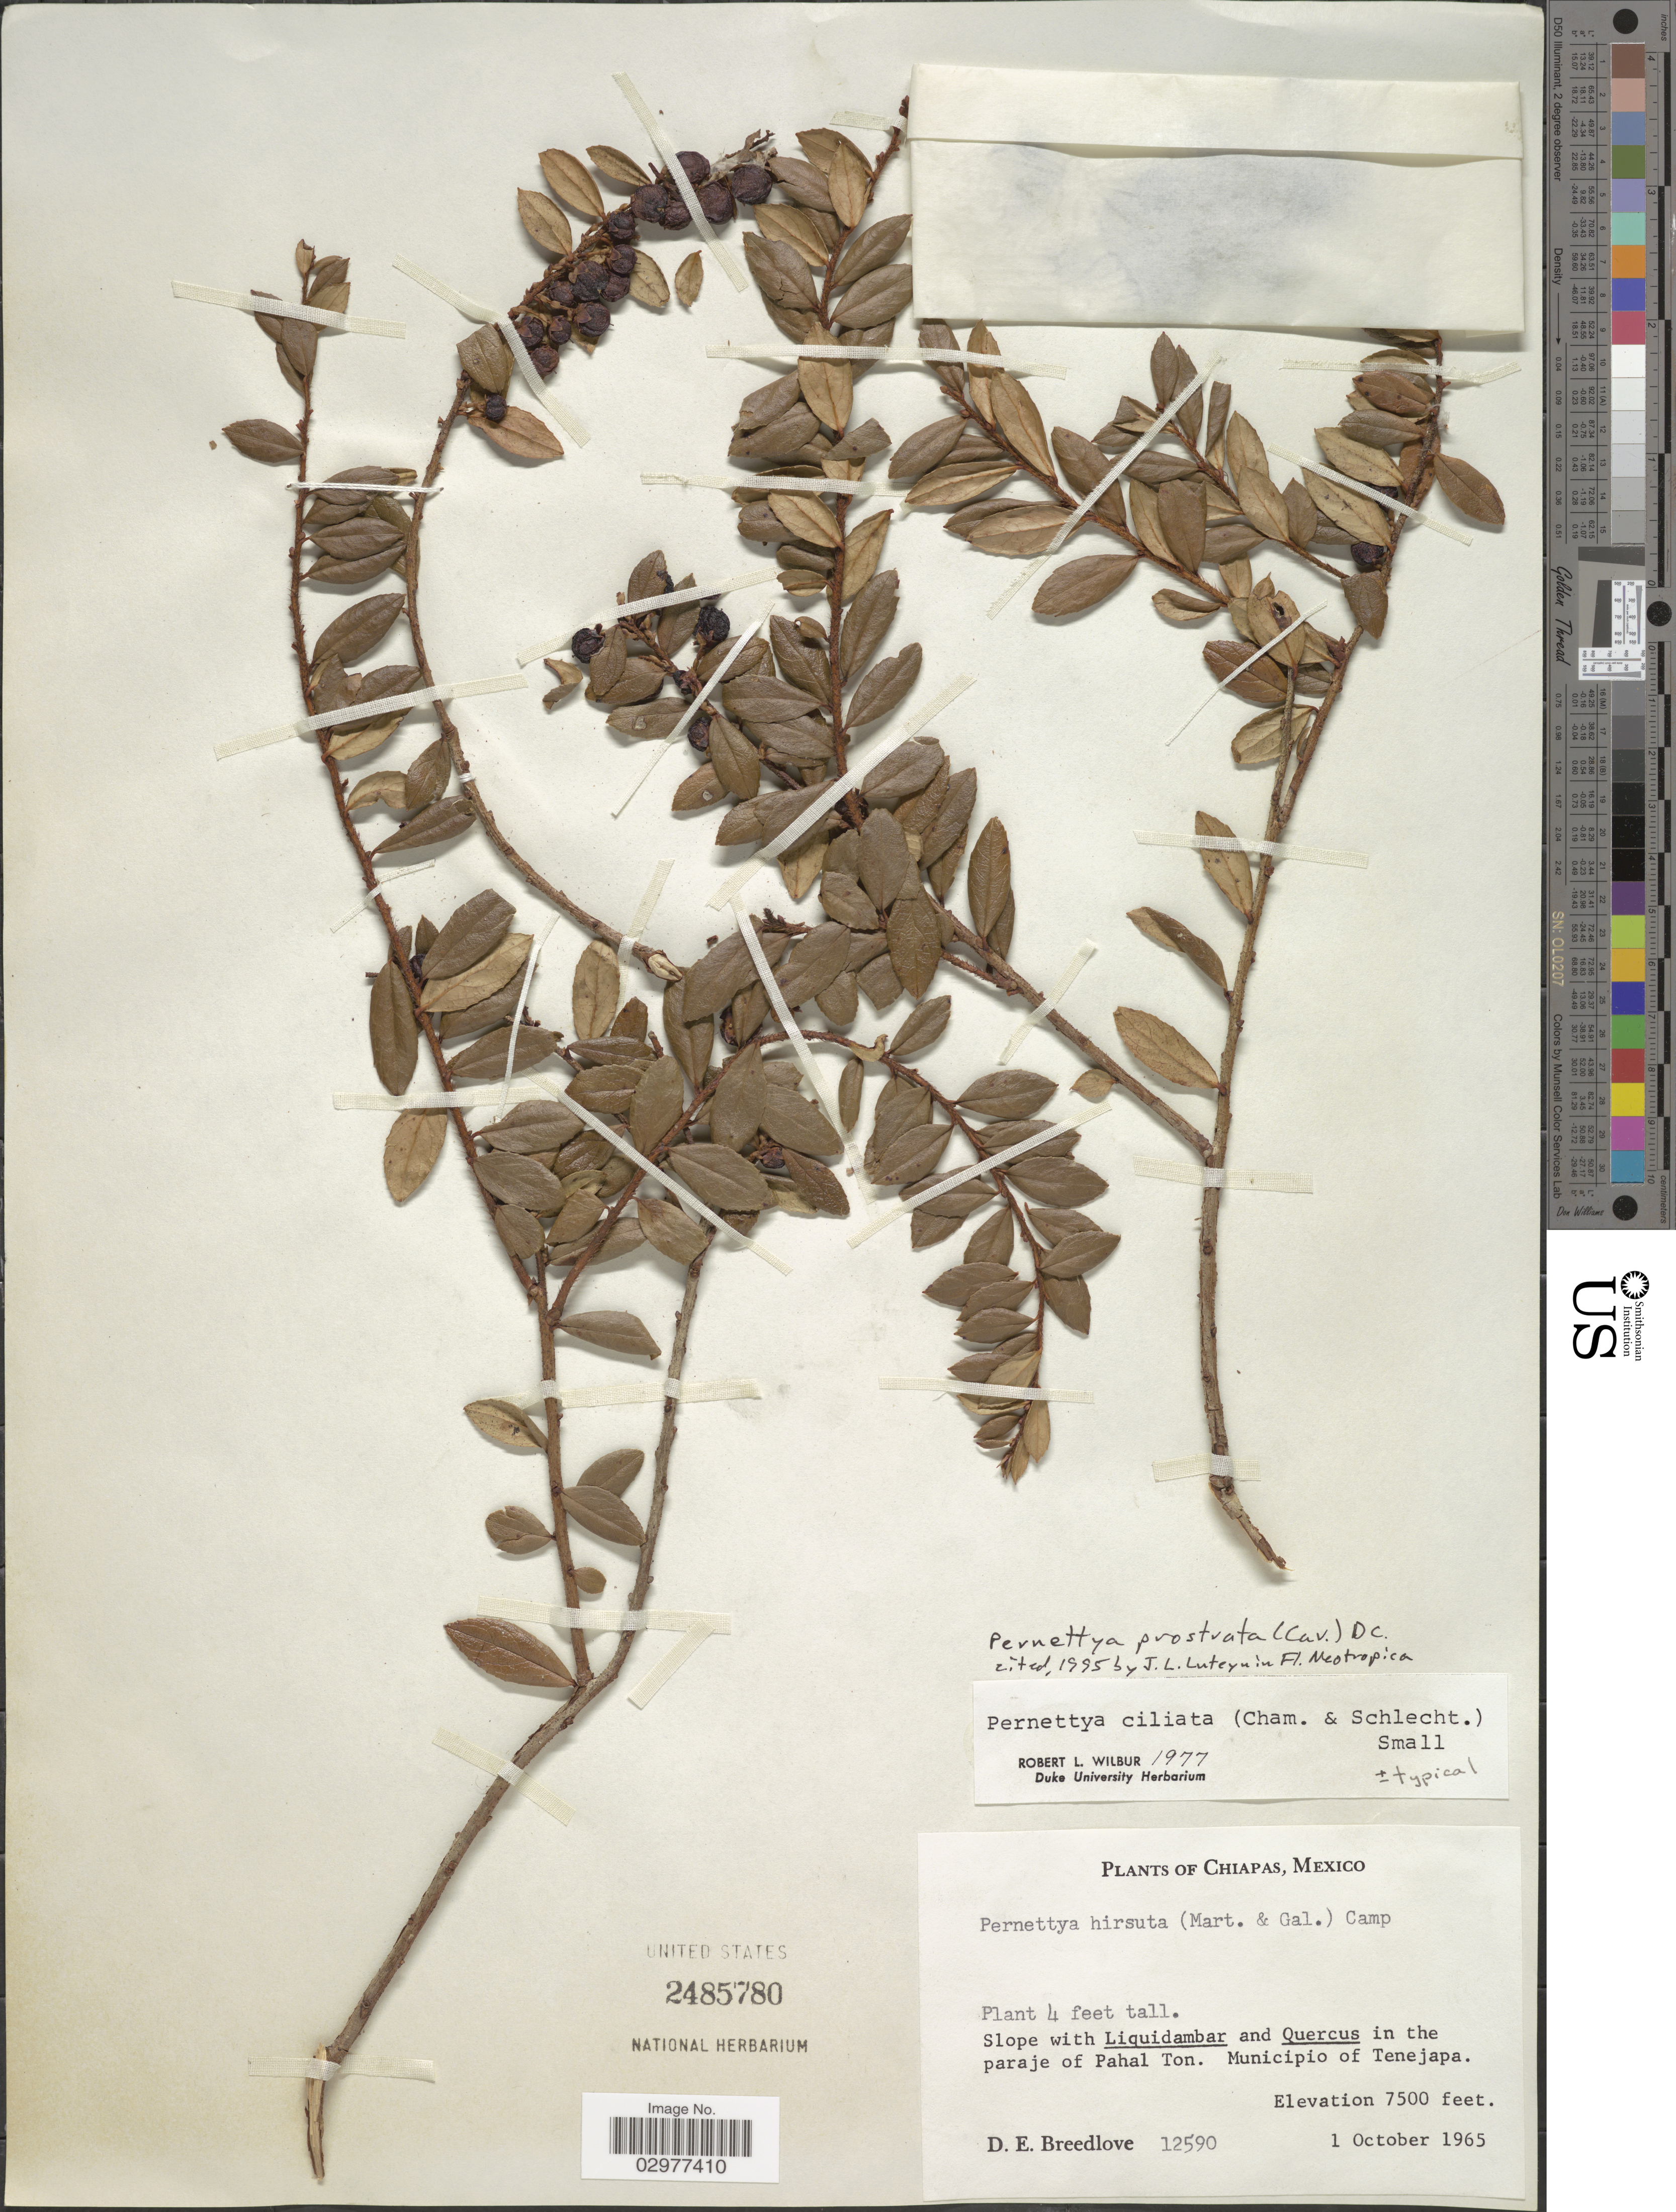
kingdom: Plantae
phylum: Tracheophyta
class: Magnoliopsida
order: Ericales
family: Ericaceae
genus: Pernettya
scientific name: Pernettya prostrata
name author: (Cav.) DC.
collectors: D. E. Breedlove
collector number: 12590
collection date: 1965-10-01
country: Mexico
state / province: Chiapas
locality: In the paraje of Pahal Ton. Municipio of Tenejapa.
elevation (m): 2286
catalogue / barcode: US 2485780